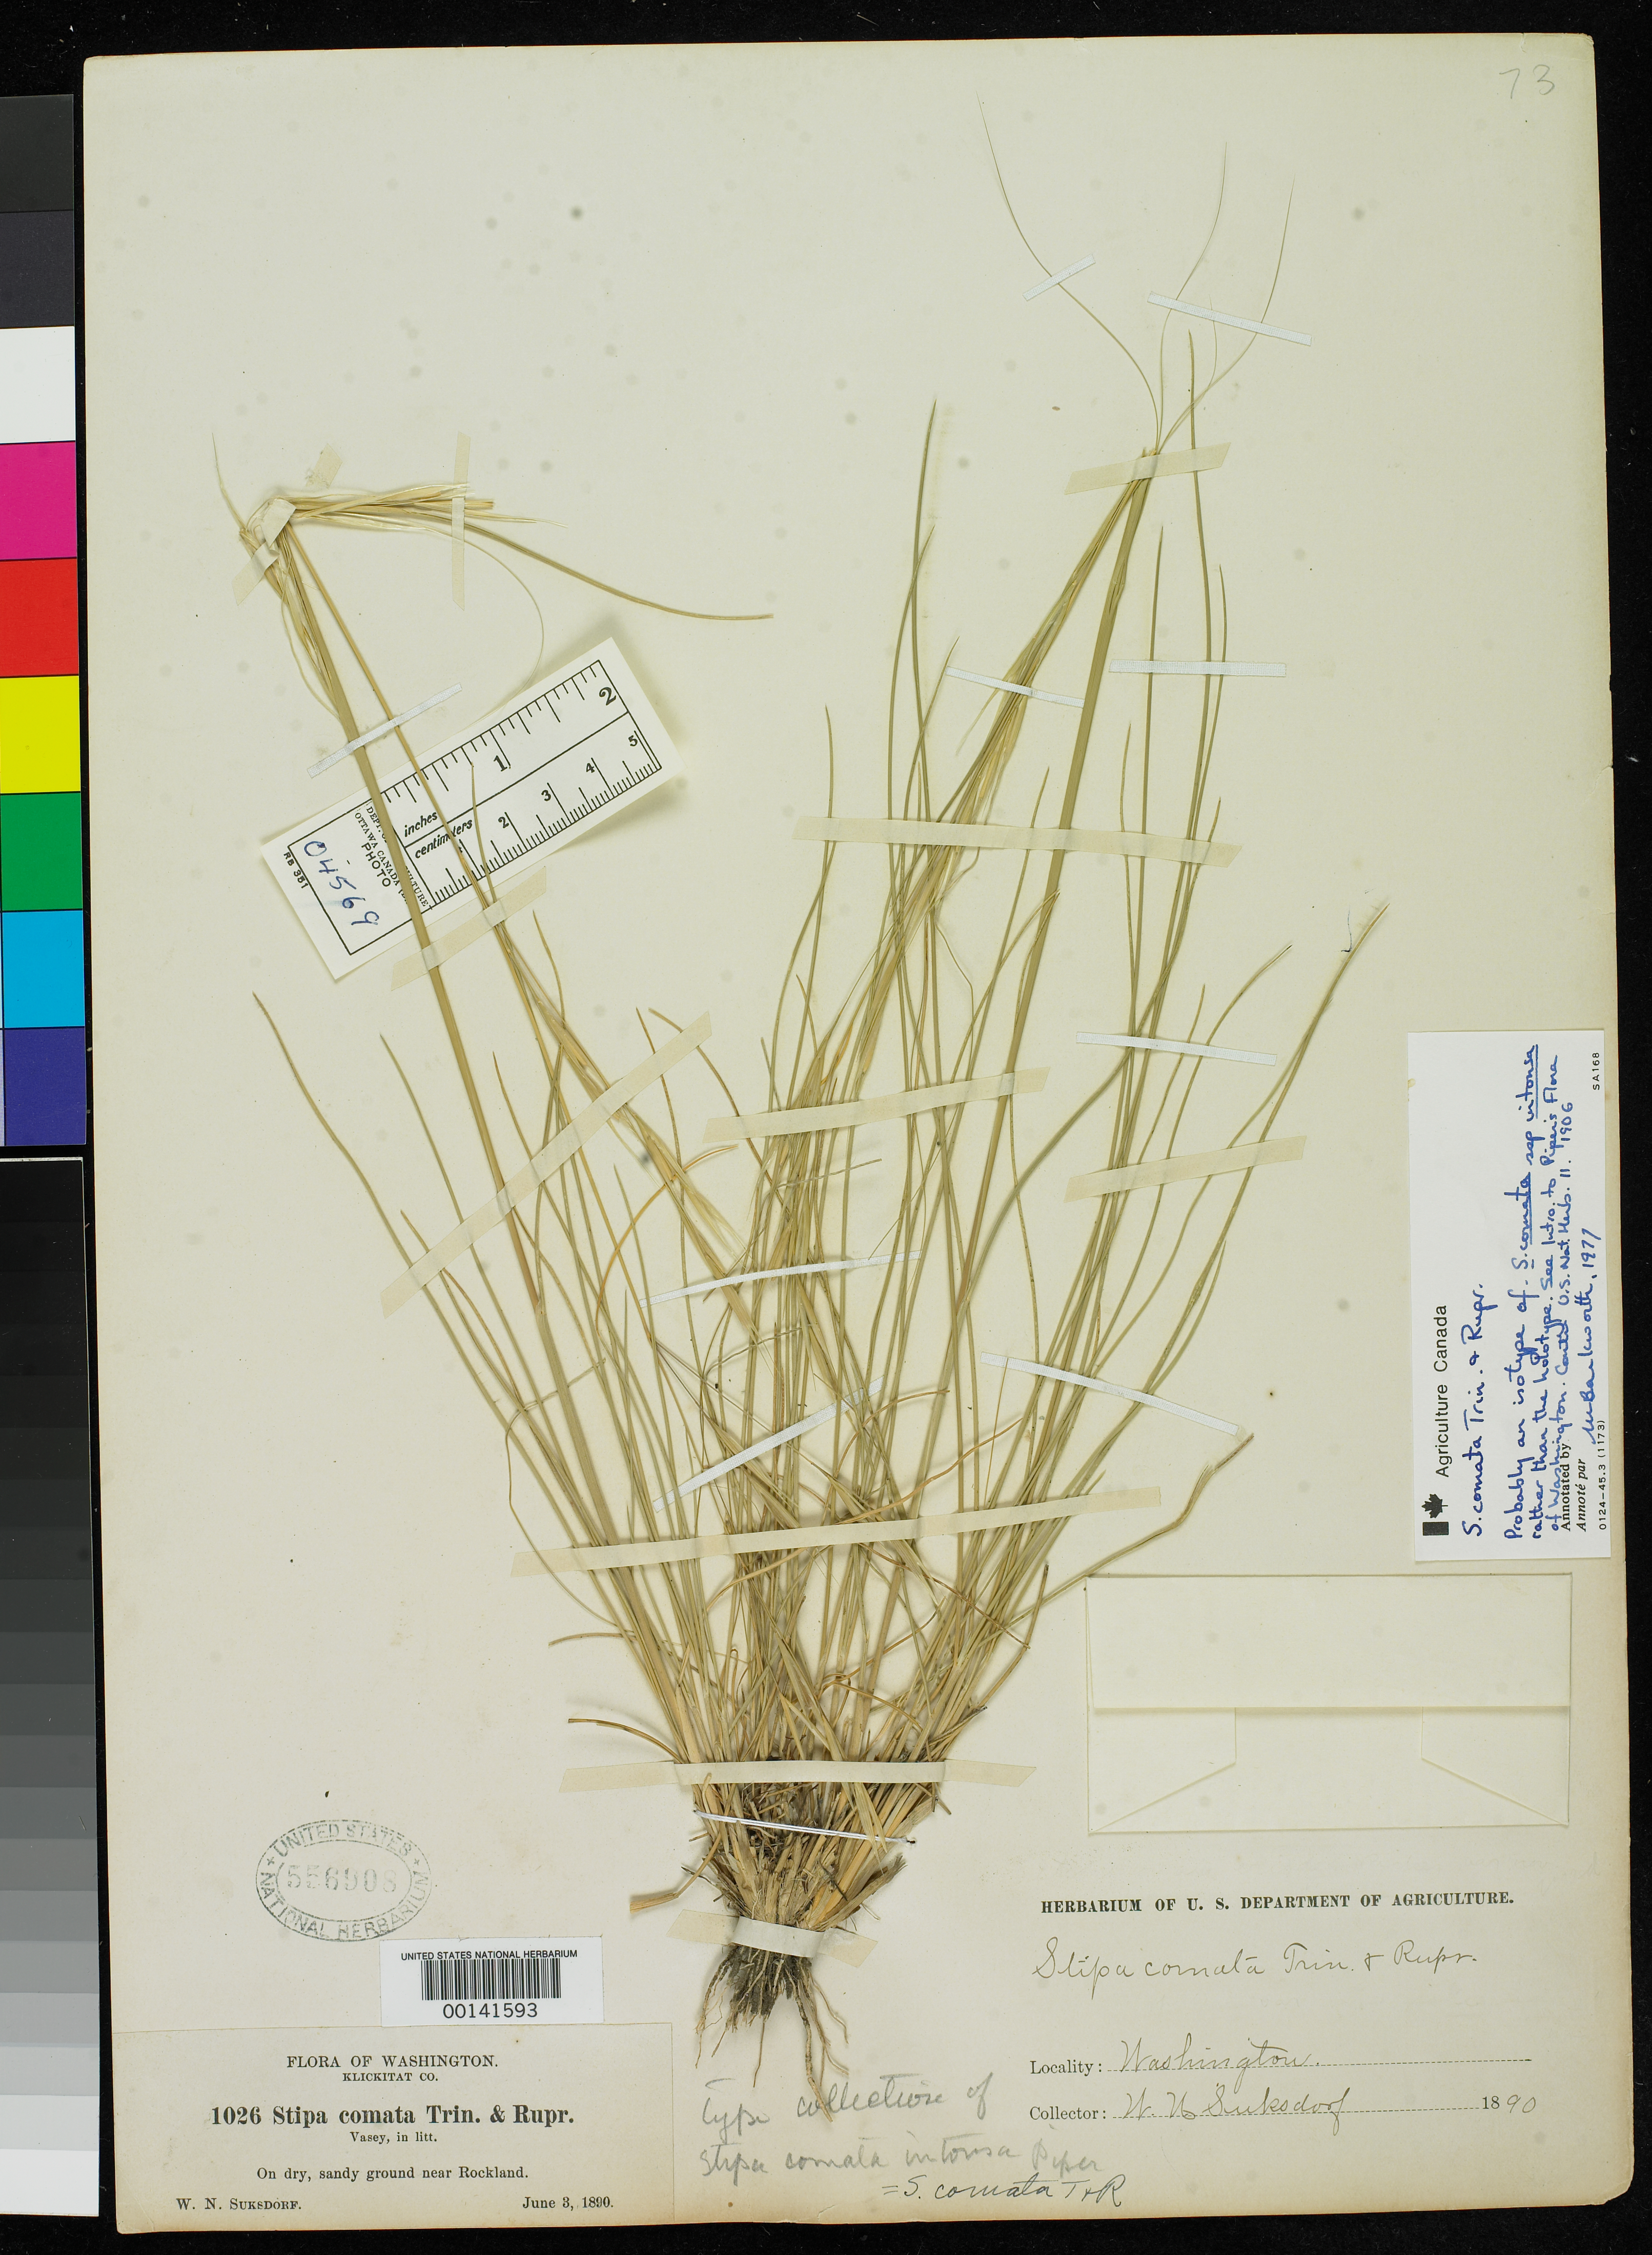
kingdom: Plantae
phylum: Tracheophyta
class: Liliopsida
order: Poales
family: Poaceae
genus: Stipa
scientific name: Stipa comata subsp. intonsa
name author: Piper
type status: Isotype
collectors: W. N. Suksdorf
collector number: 1026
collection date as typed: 1890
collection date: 1890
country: United States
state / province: Washington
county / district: Klickitat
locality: Near Rockland.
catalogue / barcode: US 556908